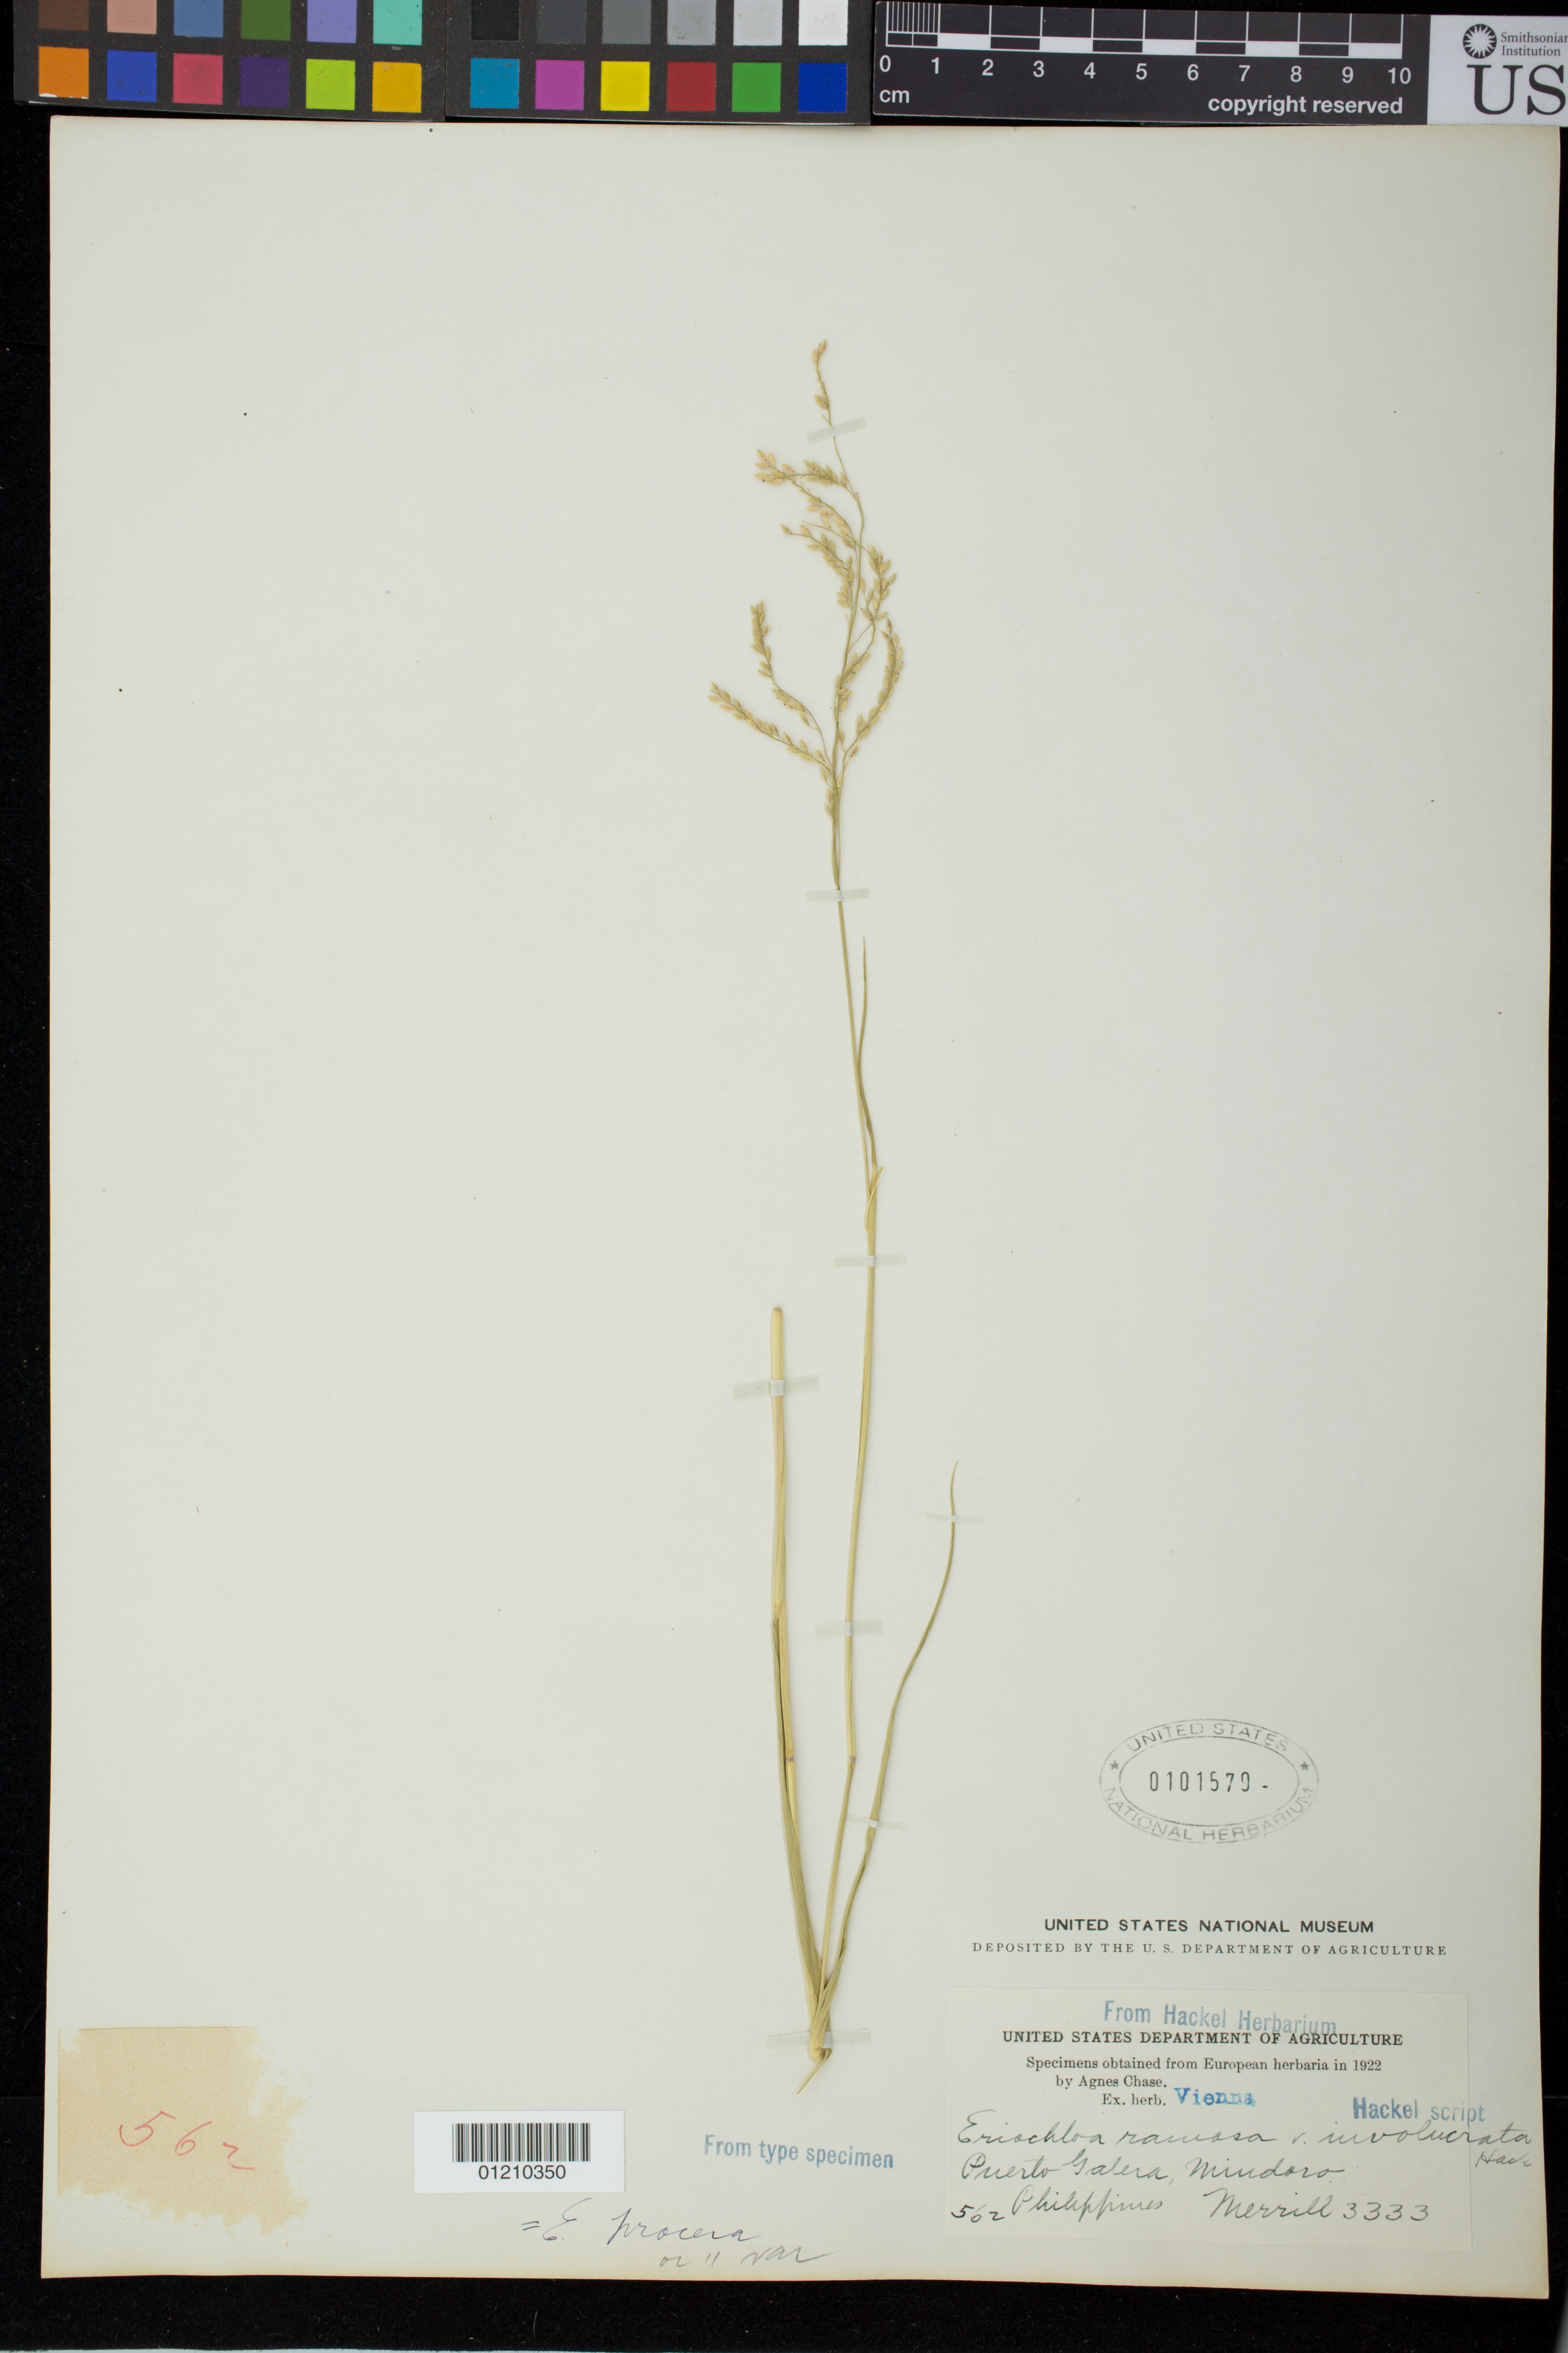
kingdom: Plantae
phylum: Tracheophyta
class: Liliopsida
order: Poales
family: Poaceae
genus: Eriochloa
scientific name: Eriochloa ramosa var. involucrata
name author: Hack.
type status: Possible Isotype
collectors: E. D. Merrill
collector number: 3333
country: Philippines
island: Mindoro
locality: Puerto Galera.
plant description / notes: Fragmentary material of type specimen ex herb. Vienna.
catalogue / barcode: US 101579